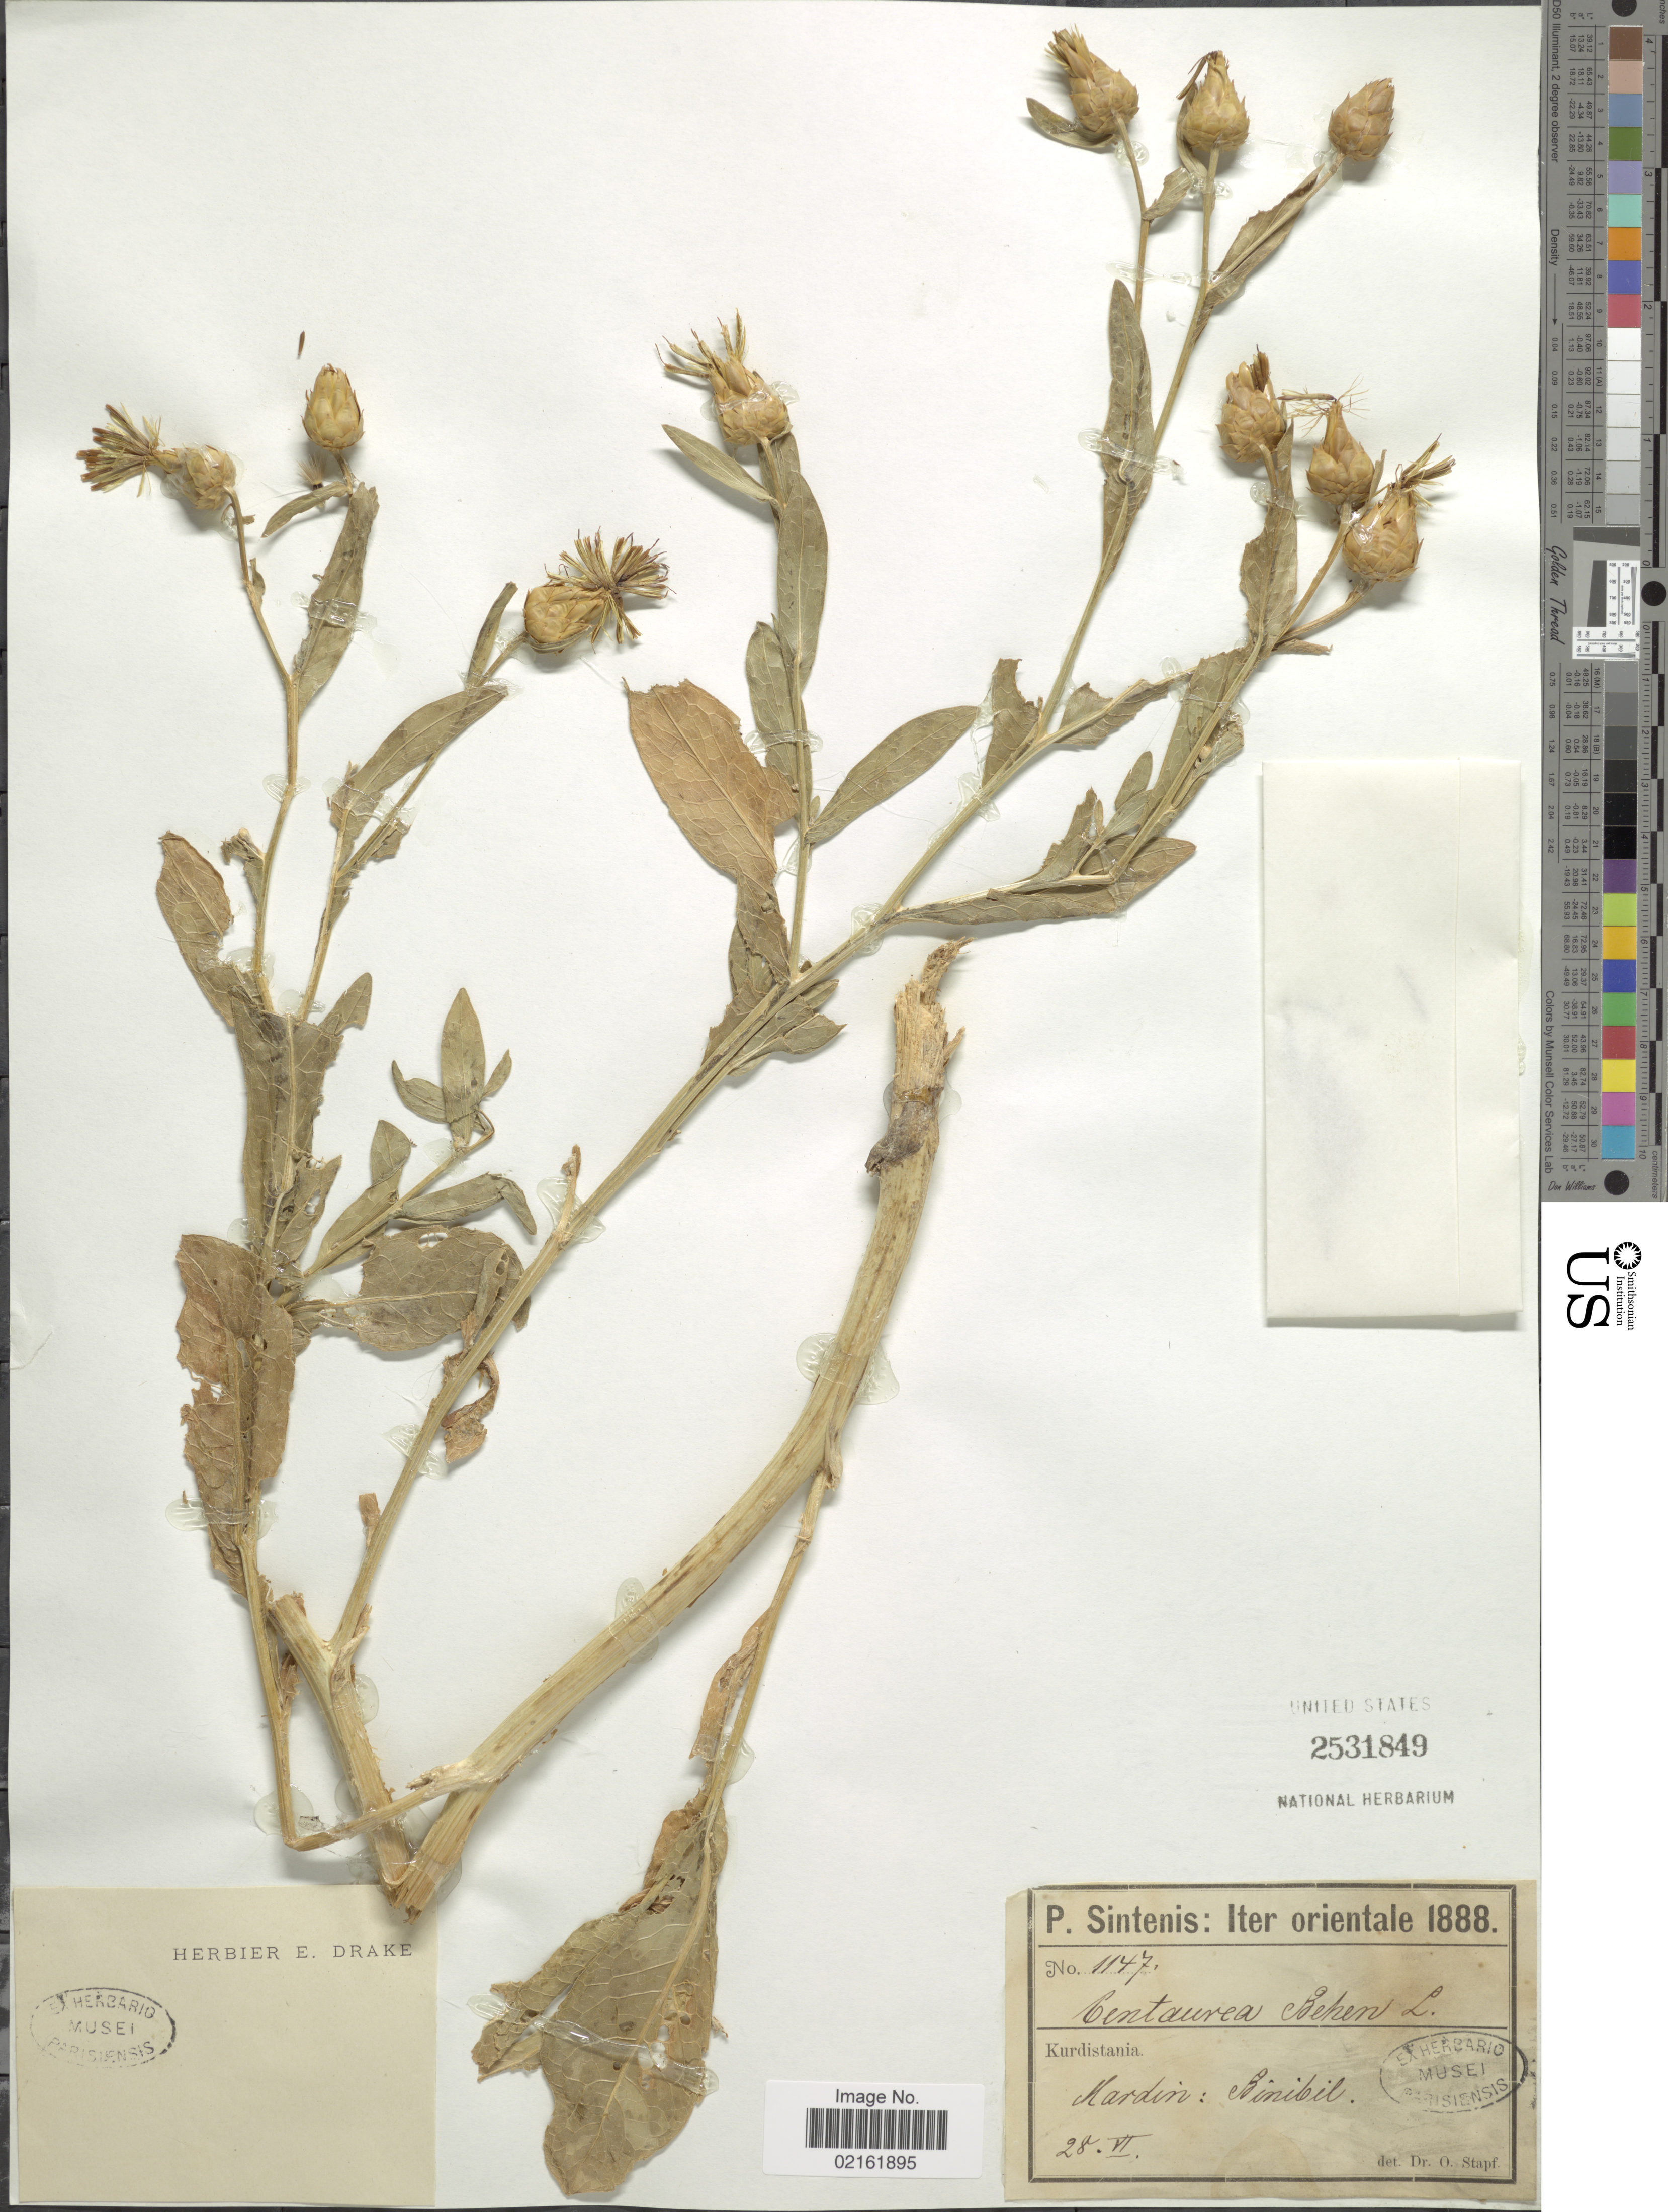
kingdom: Plantae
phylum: Tracheophyta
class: Magnoliopsida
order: Asterales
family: Asteraceae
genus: Centaurea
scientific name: Centaurea behen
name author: L.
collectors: P. Sintenis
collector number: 1147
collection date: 1888-06-28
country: Iran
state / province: Kurdistan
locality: Mardin: Binibil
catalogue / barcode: US 2531849